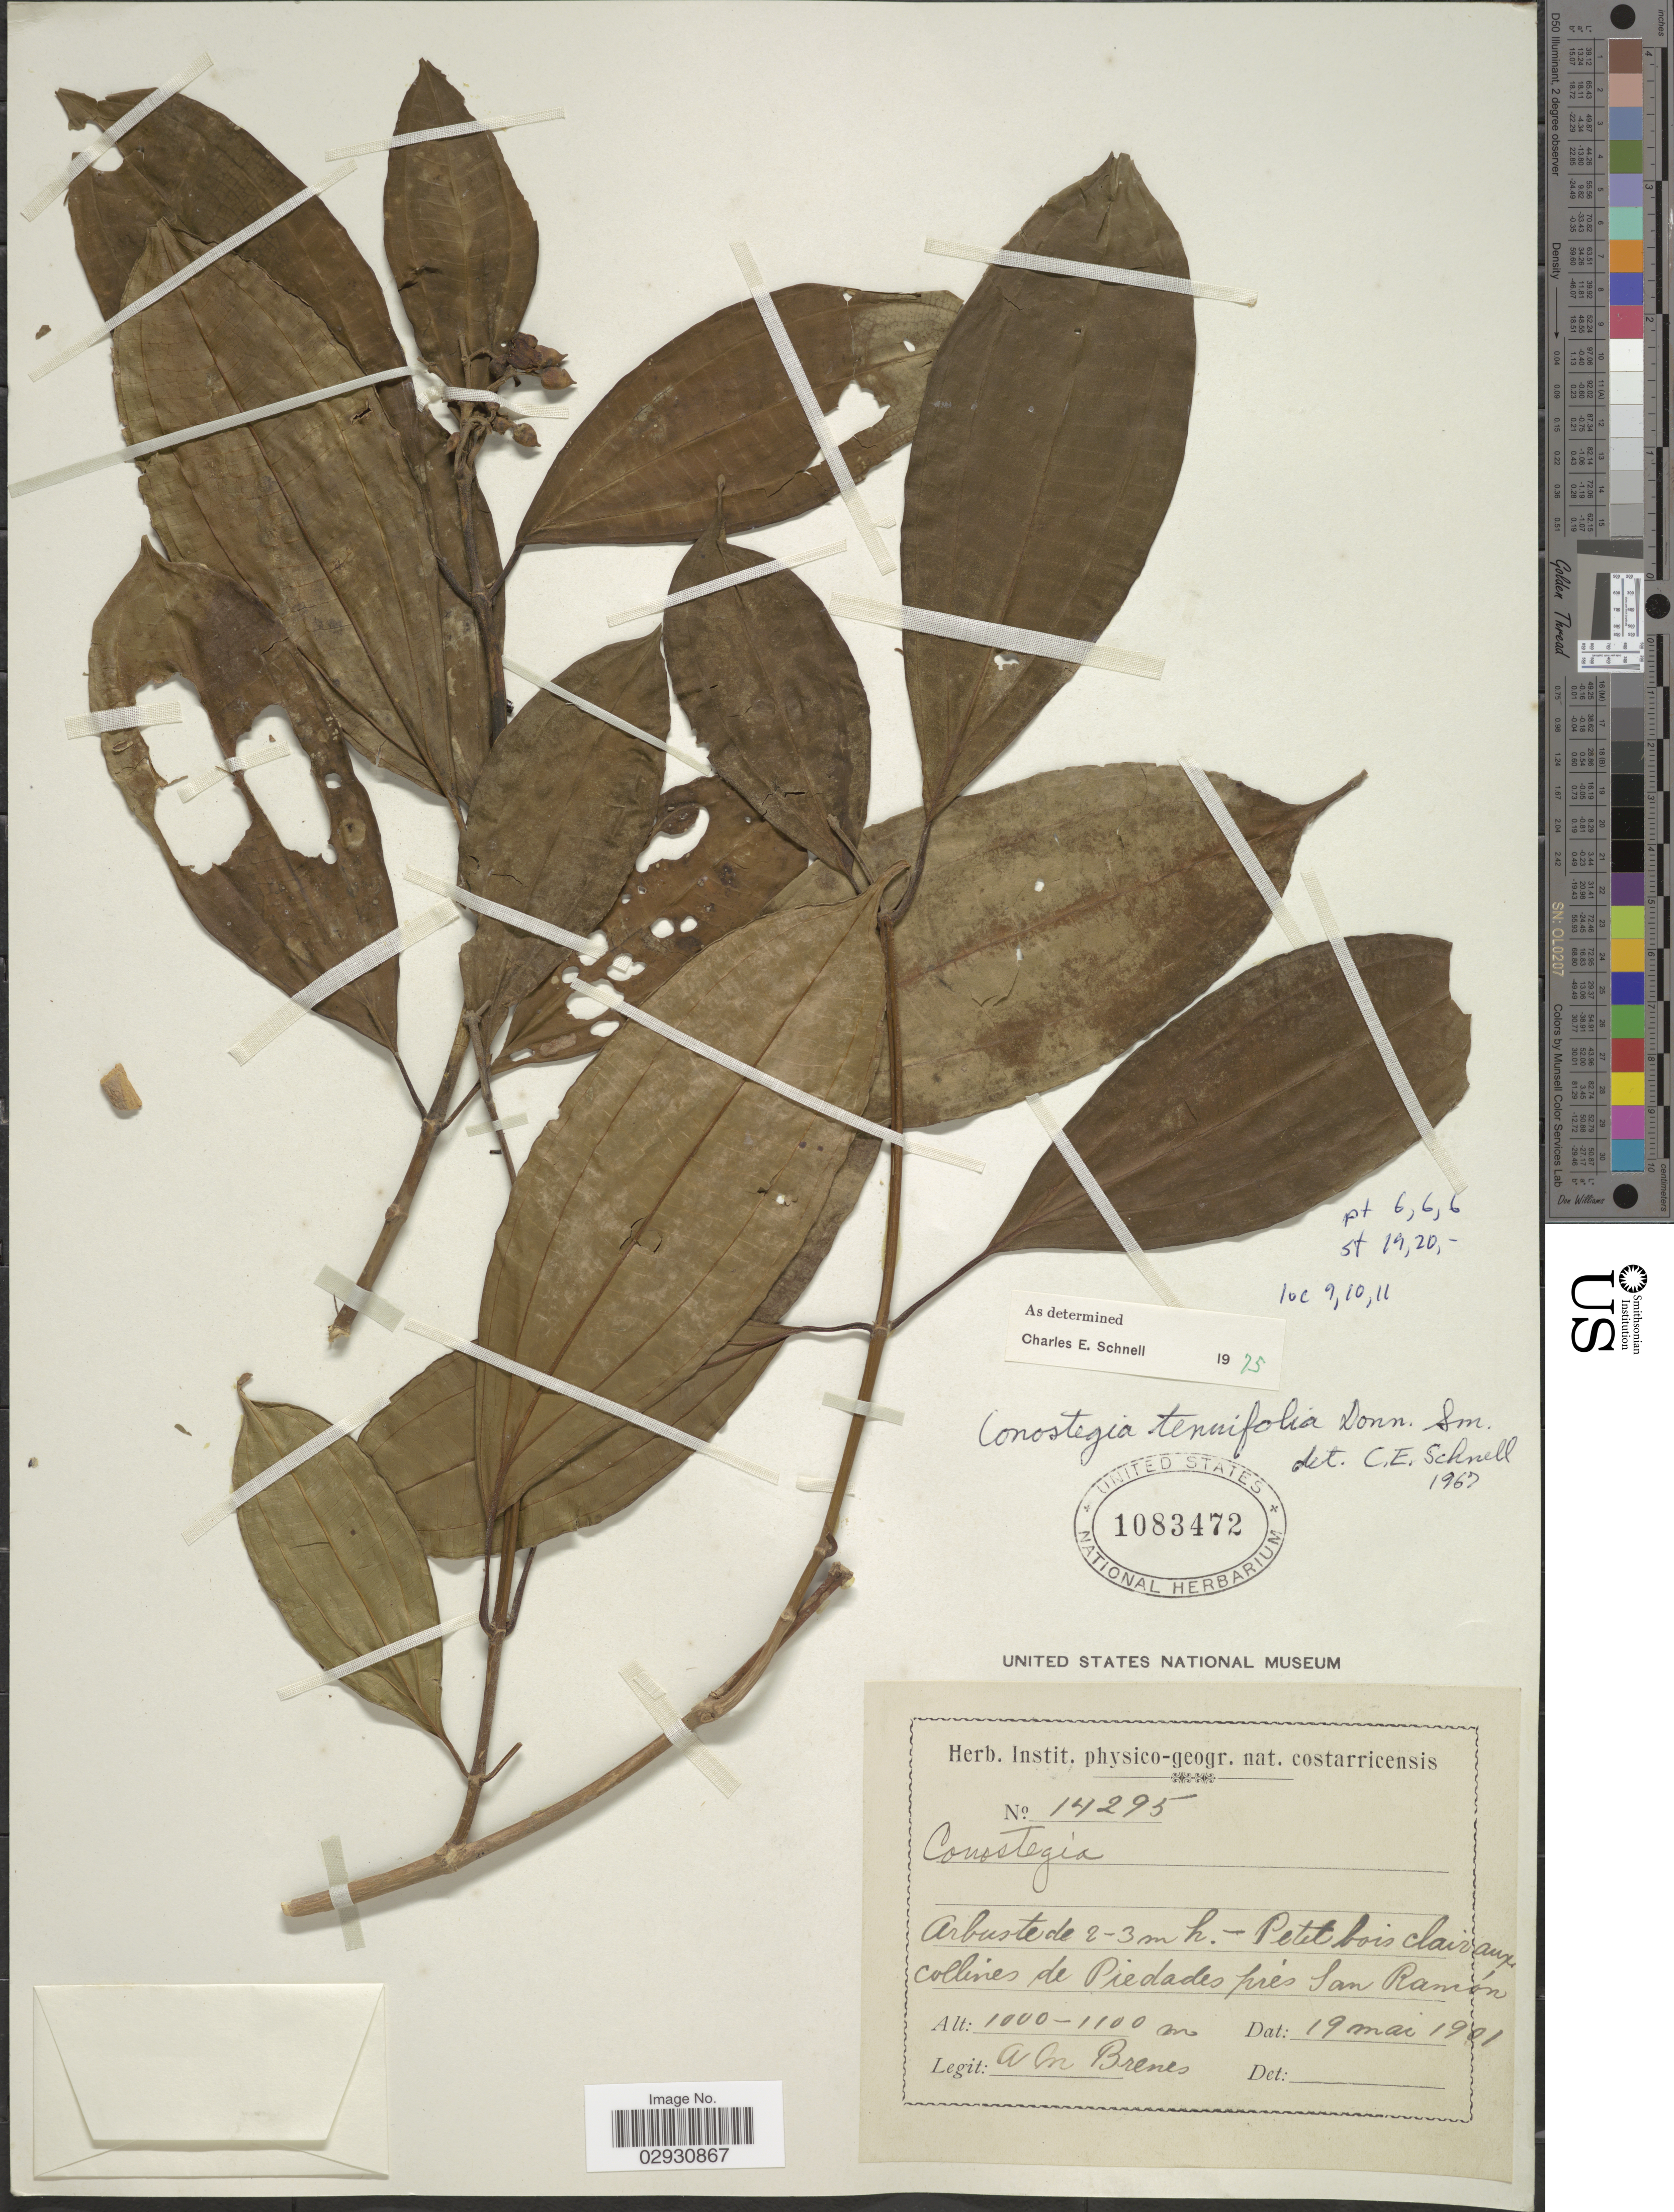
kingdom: Plantae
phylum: Tracheophyta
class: Magnoliopsida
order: Myrtales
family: Melastomataceae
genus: Conostegia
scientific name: Conostegia tenuifolia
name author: Donn. Sm.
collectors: A. Brenes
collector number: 14295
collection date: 1901-05-19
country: Costa Rica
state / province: Alajuela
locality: Petit bois clair aux collines, de Piedades prés San Ramón.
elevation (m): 1000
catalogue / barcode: US 1083472